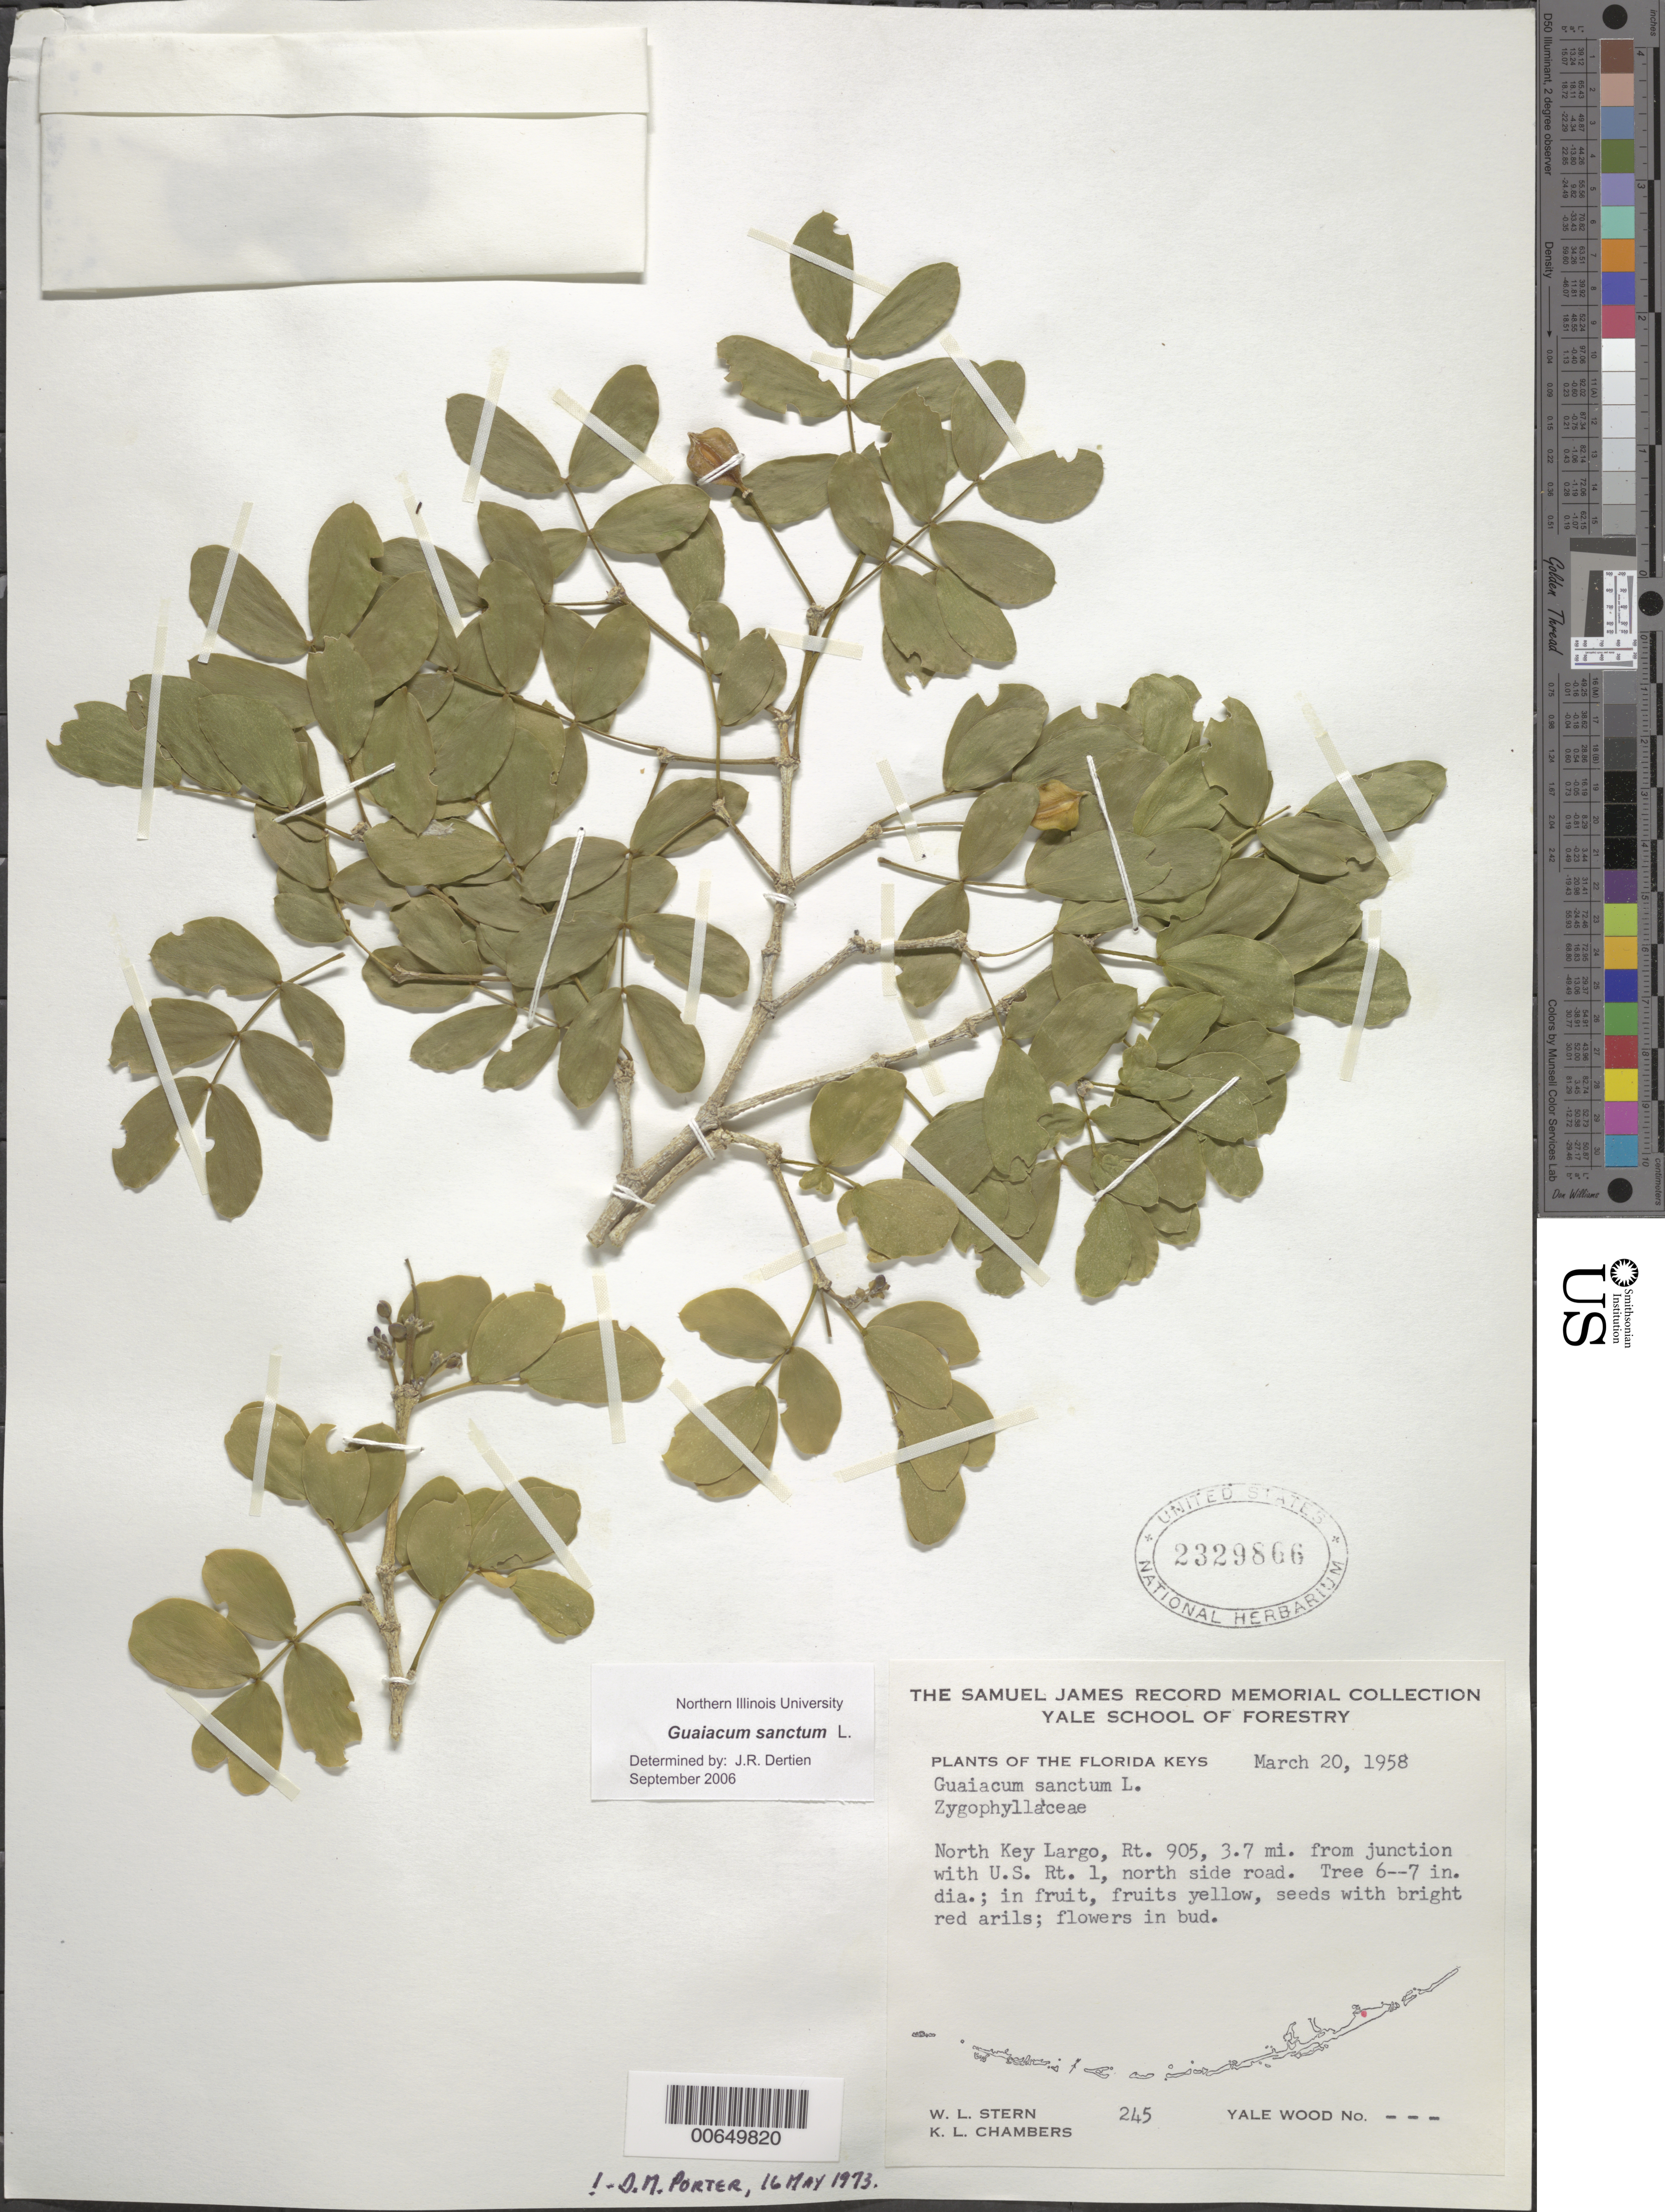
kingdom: Plantae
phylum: Tracheophyta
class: Magnoliopsida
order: Zygophyllales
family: Zygophyllaceae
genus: Guaiacum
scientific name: Guaiacum sanctum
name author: L.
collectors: W. L. Stern & K. L. Chambers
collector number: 245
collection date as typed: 20 Mar 1958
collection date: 1958-03-20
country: United States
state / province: Florida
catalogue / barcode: US 2329866